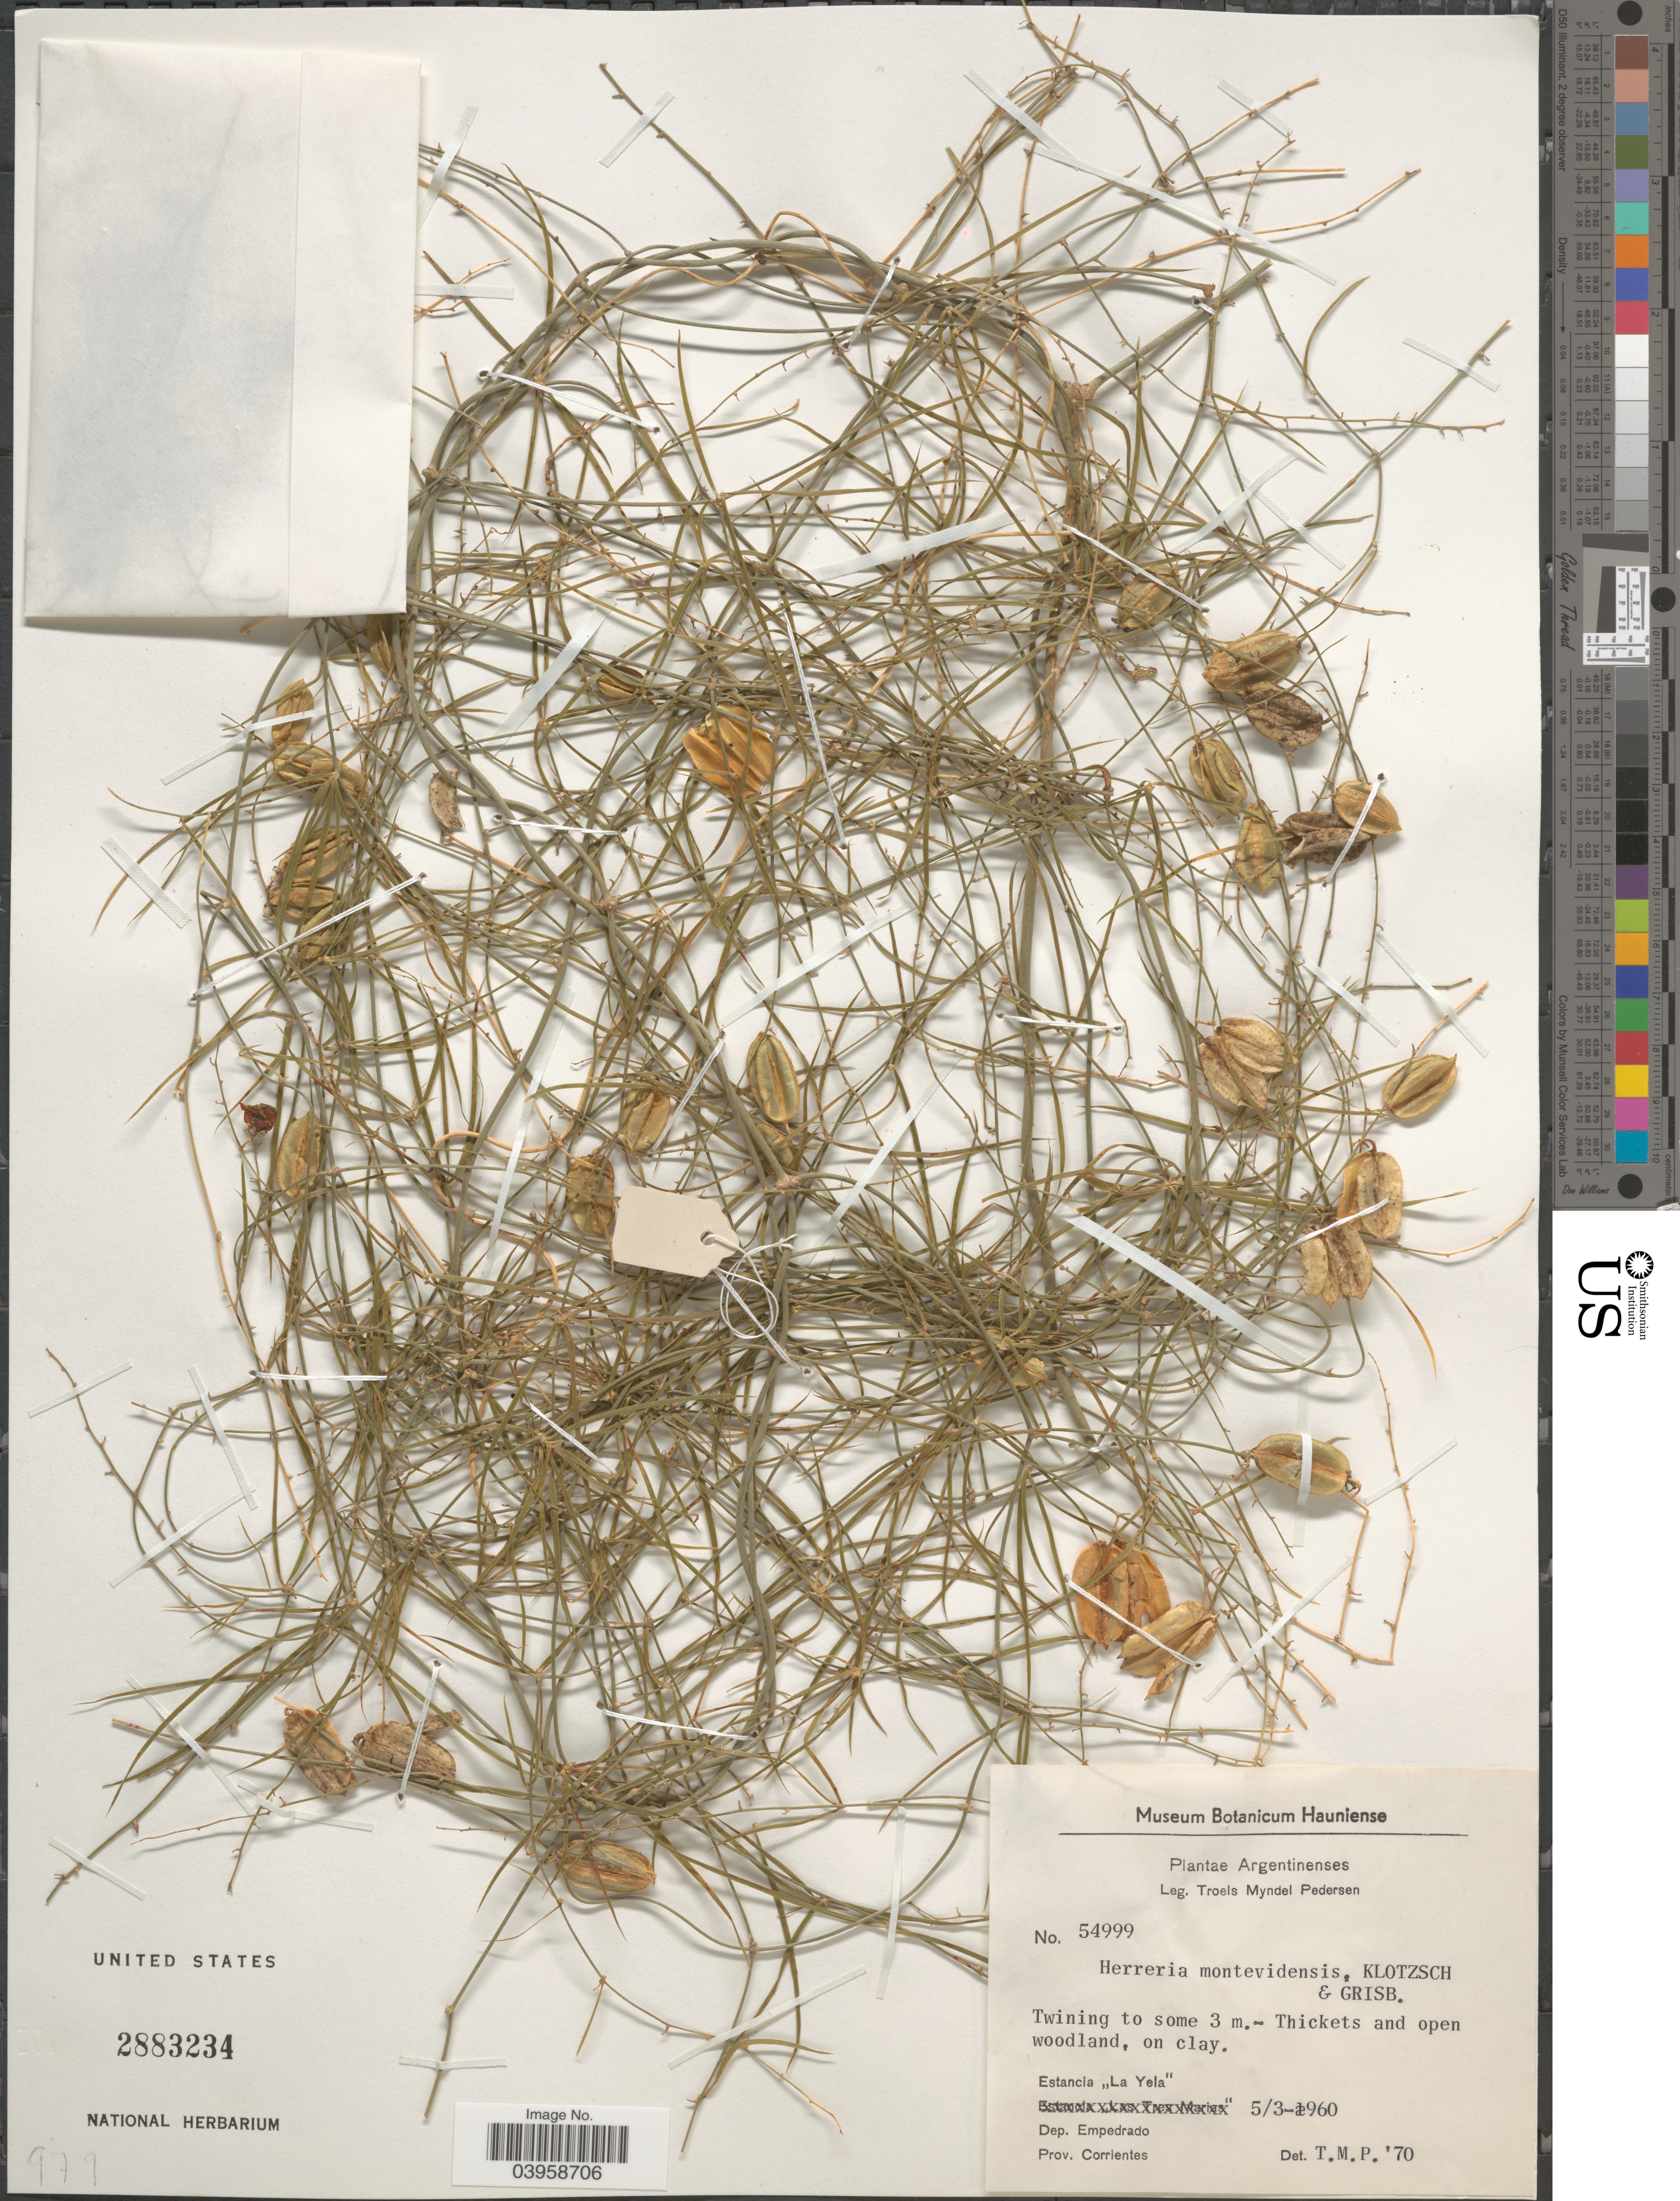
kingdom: Plantae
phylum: Tracheophyta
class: Liliopsida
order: Asparagales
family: Asparagaceae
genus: Herreria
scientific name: Herreria montevidensis var. montevidensis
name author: Klotzsch ex Griseb.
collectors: T. Pederson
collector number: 54999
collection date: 1960-03-05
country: Argentina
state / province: Corrientes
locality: Thickets and open woodland, on clay. Estancia "La Yela". Dep. Empedrado.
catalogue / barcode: US 2883234